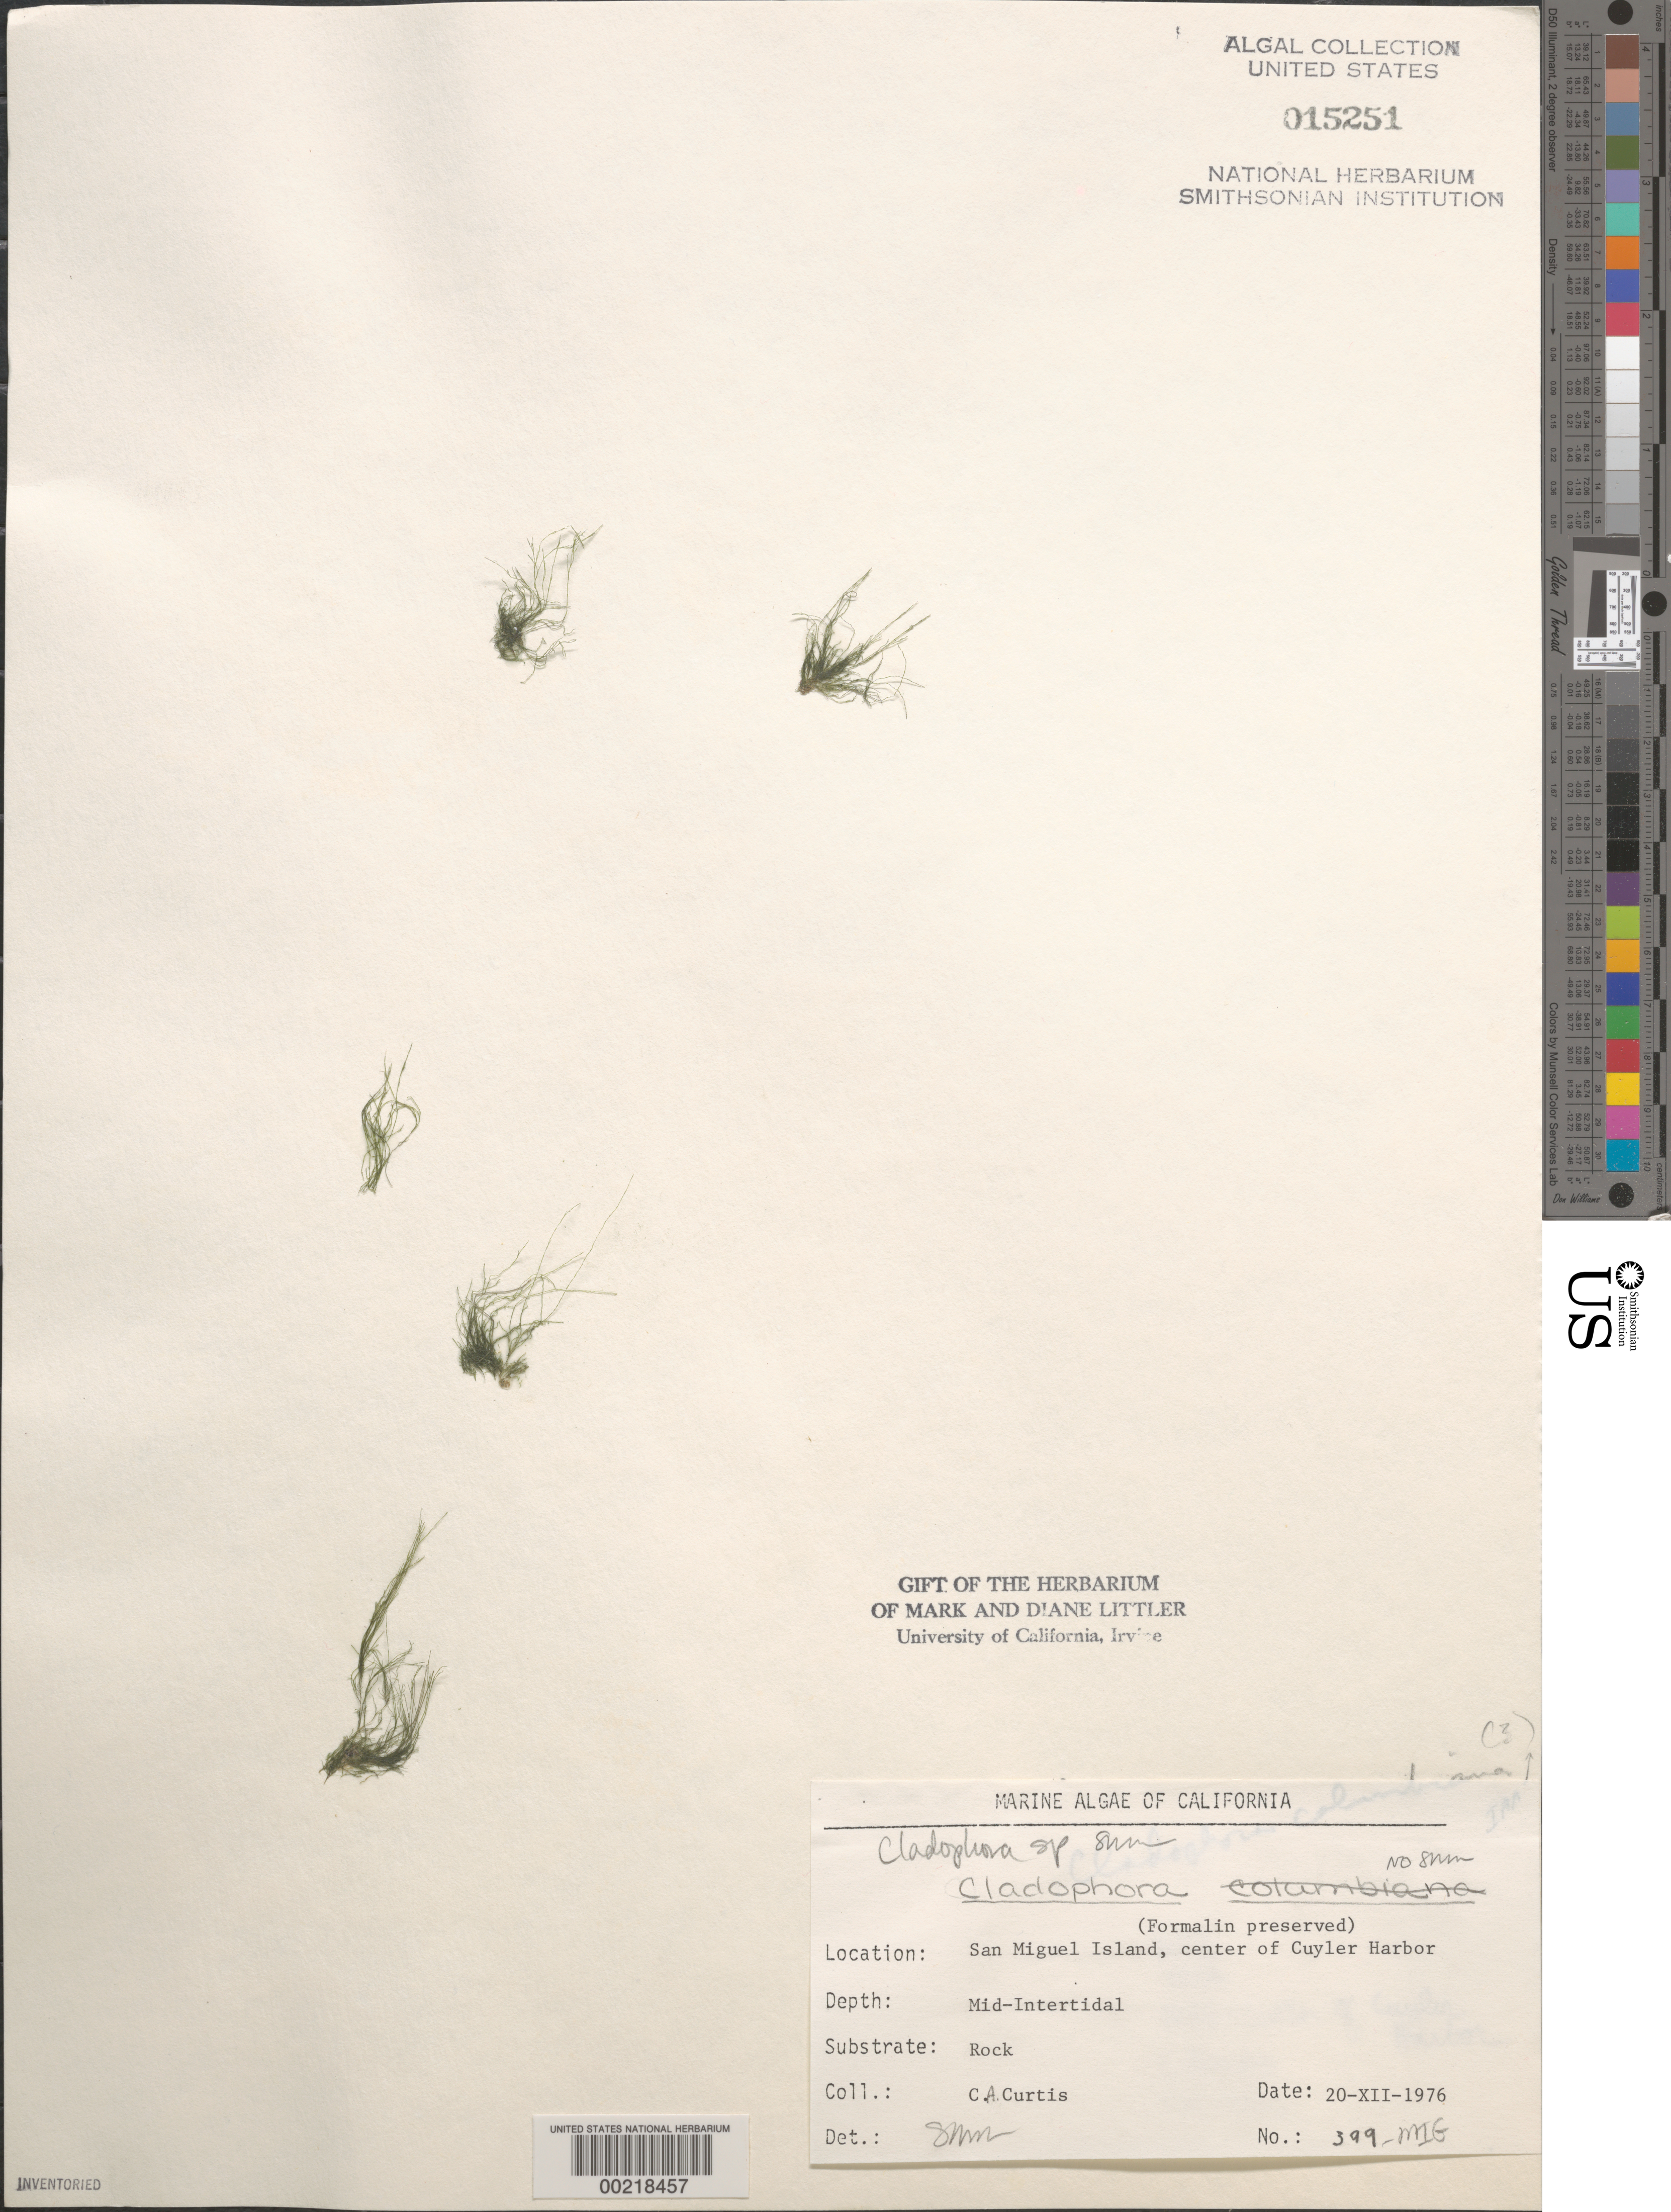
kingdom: Plantae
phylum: Chlorophyta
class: Ulvophyceae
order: Cladophorales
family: Cladophoraceae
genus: Cladophora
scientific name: Cladophora sp.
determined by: Murray, S. N.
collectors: C. Curtis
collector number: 399-MIG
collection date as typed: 20 Dec 1976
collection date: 1976-12-20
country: United States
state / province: California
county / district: Santa Barbara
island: San Miguel Island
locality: Cuyler Harbor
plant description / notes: BLM-SOCALBIGHT Rocky Intertidal Survey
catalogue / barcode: US 15251